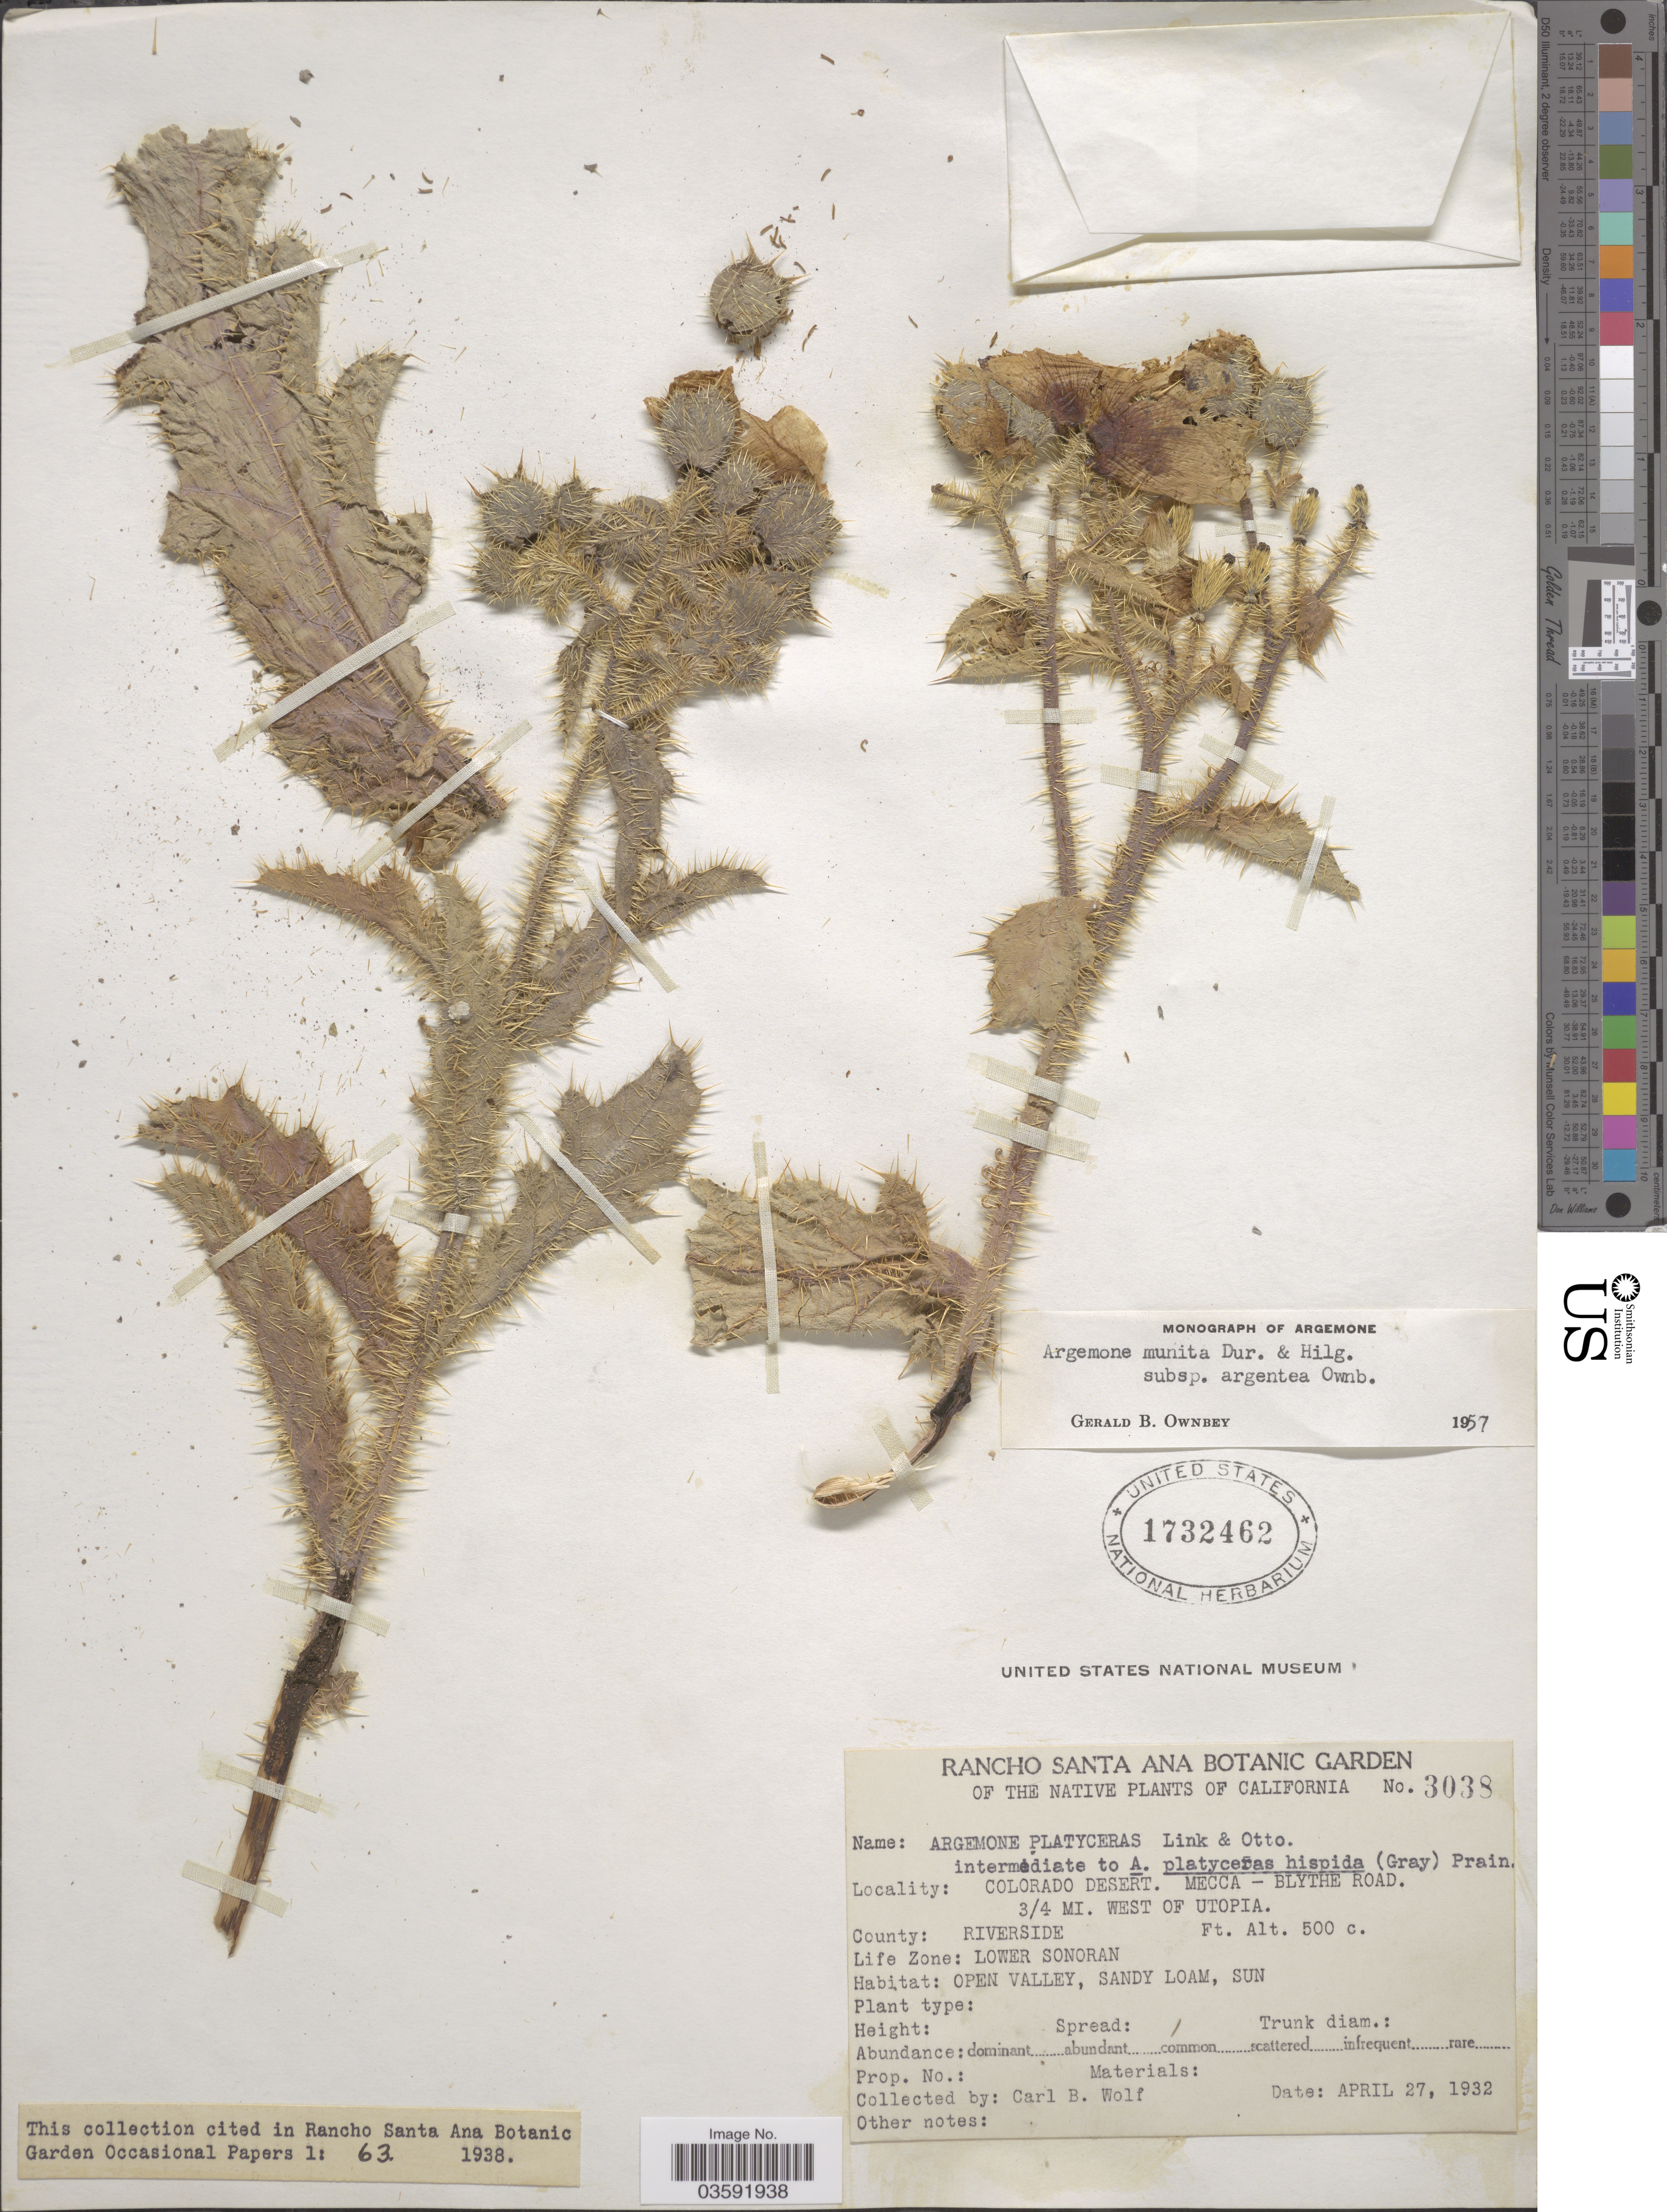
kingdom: Plantae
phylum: Tracheophyta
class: Magnoliopsida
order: Ranunculales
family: Papaveraceae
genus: Argemone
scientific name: Argemone munita subsp. argentea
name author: G.B. Ownbey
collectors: C. B. Wolf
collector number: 3038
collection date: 1932-04-27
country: United States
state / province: California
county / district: Riverside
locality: Colorado Desert. Mecca-Blythe Road. 3/4 mi. west of Utopia. County: Riverside. Life Zone: Lower Sonoran.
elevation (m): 152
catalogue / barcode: US 1732462